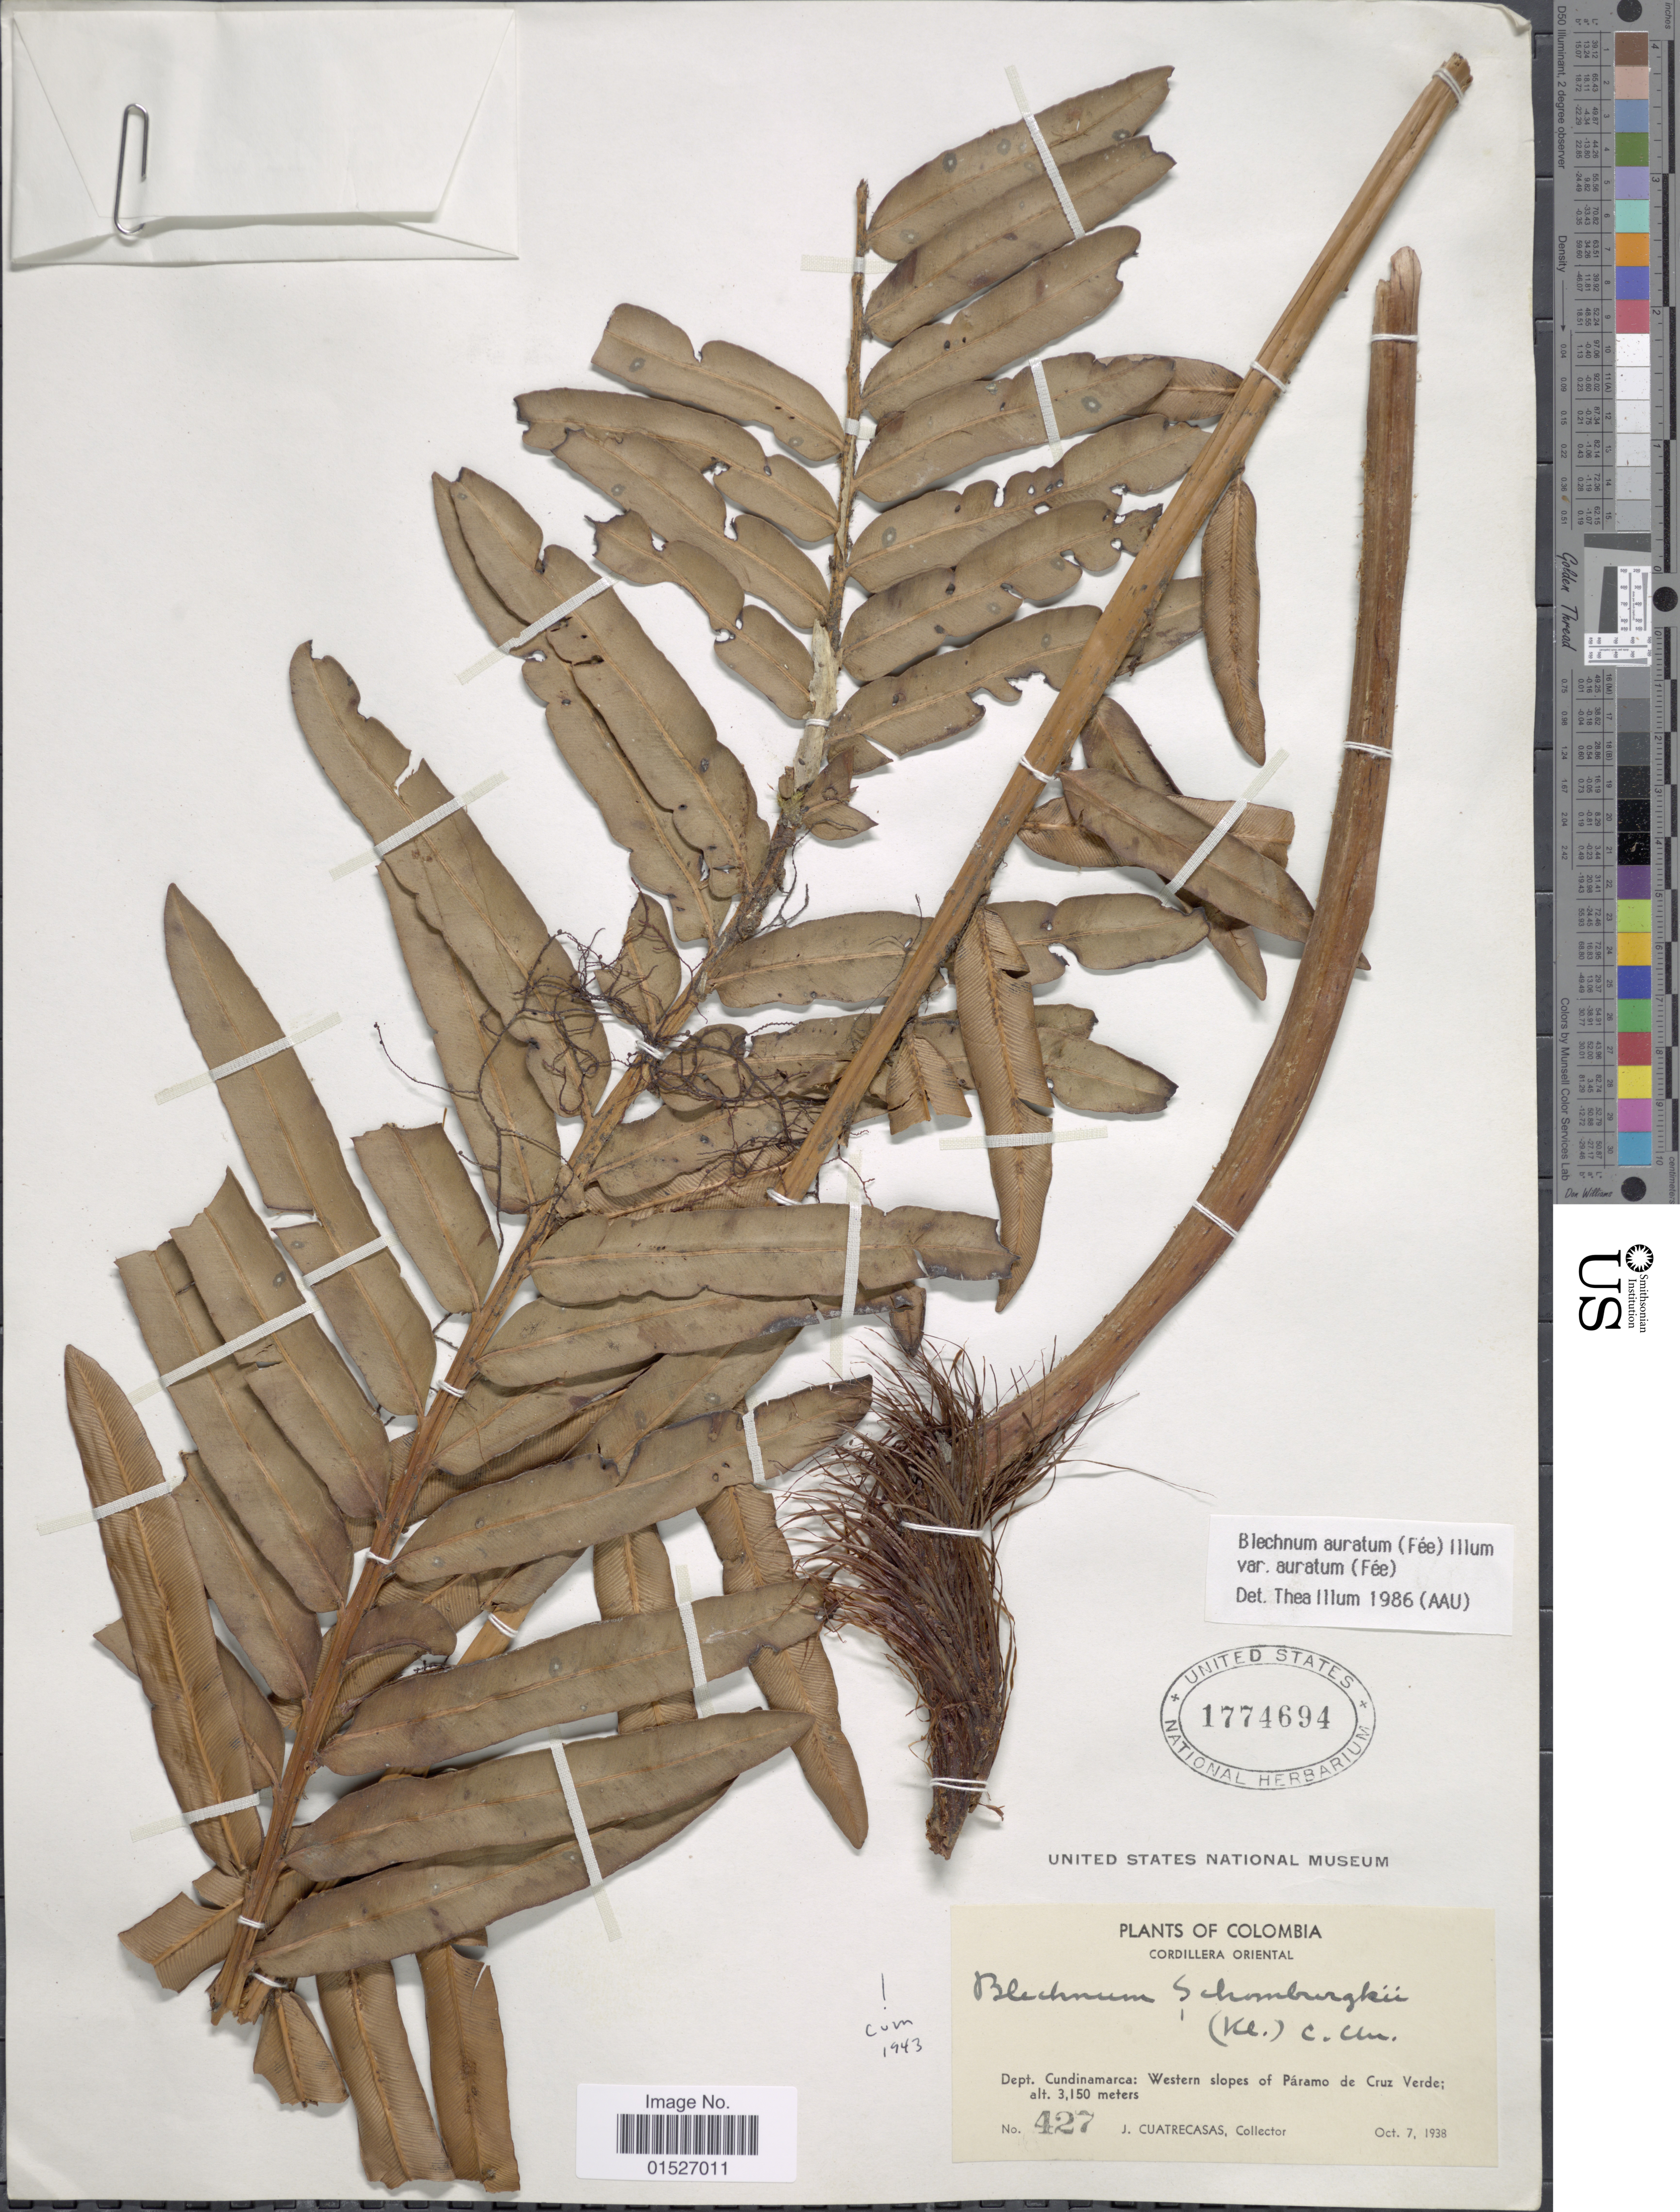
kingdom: Plantae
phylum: Tracheophyta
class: Polypodiopsida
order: Polypodiales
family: Blechnaceae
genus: Blechnum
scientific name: Blechnum schomburgkii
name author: (Klotzsch) C. Chr.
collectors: J. Cuatrecasas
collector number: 427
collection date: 1938-10-07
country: Colombia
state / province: Cundinamarca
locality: Cordillera Oriental. Dept. Cundinamarca: Western slopes of Paramo de Cruz Verde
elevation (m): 3150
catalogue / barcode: US 1774694